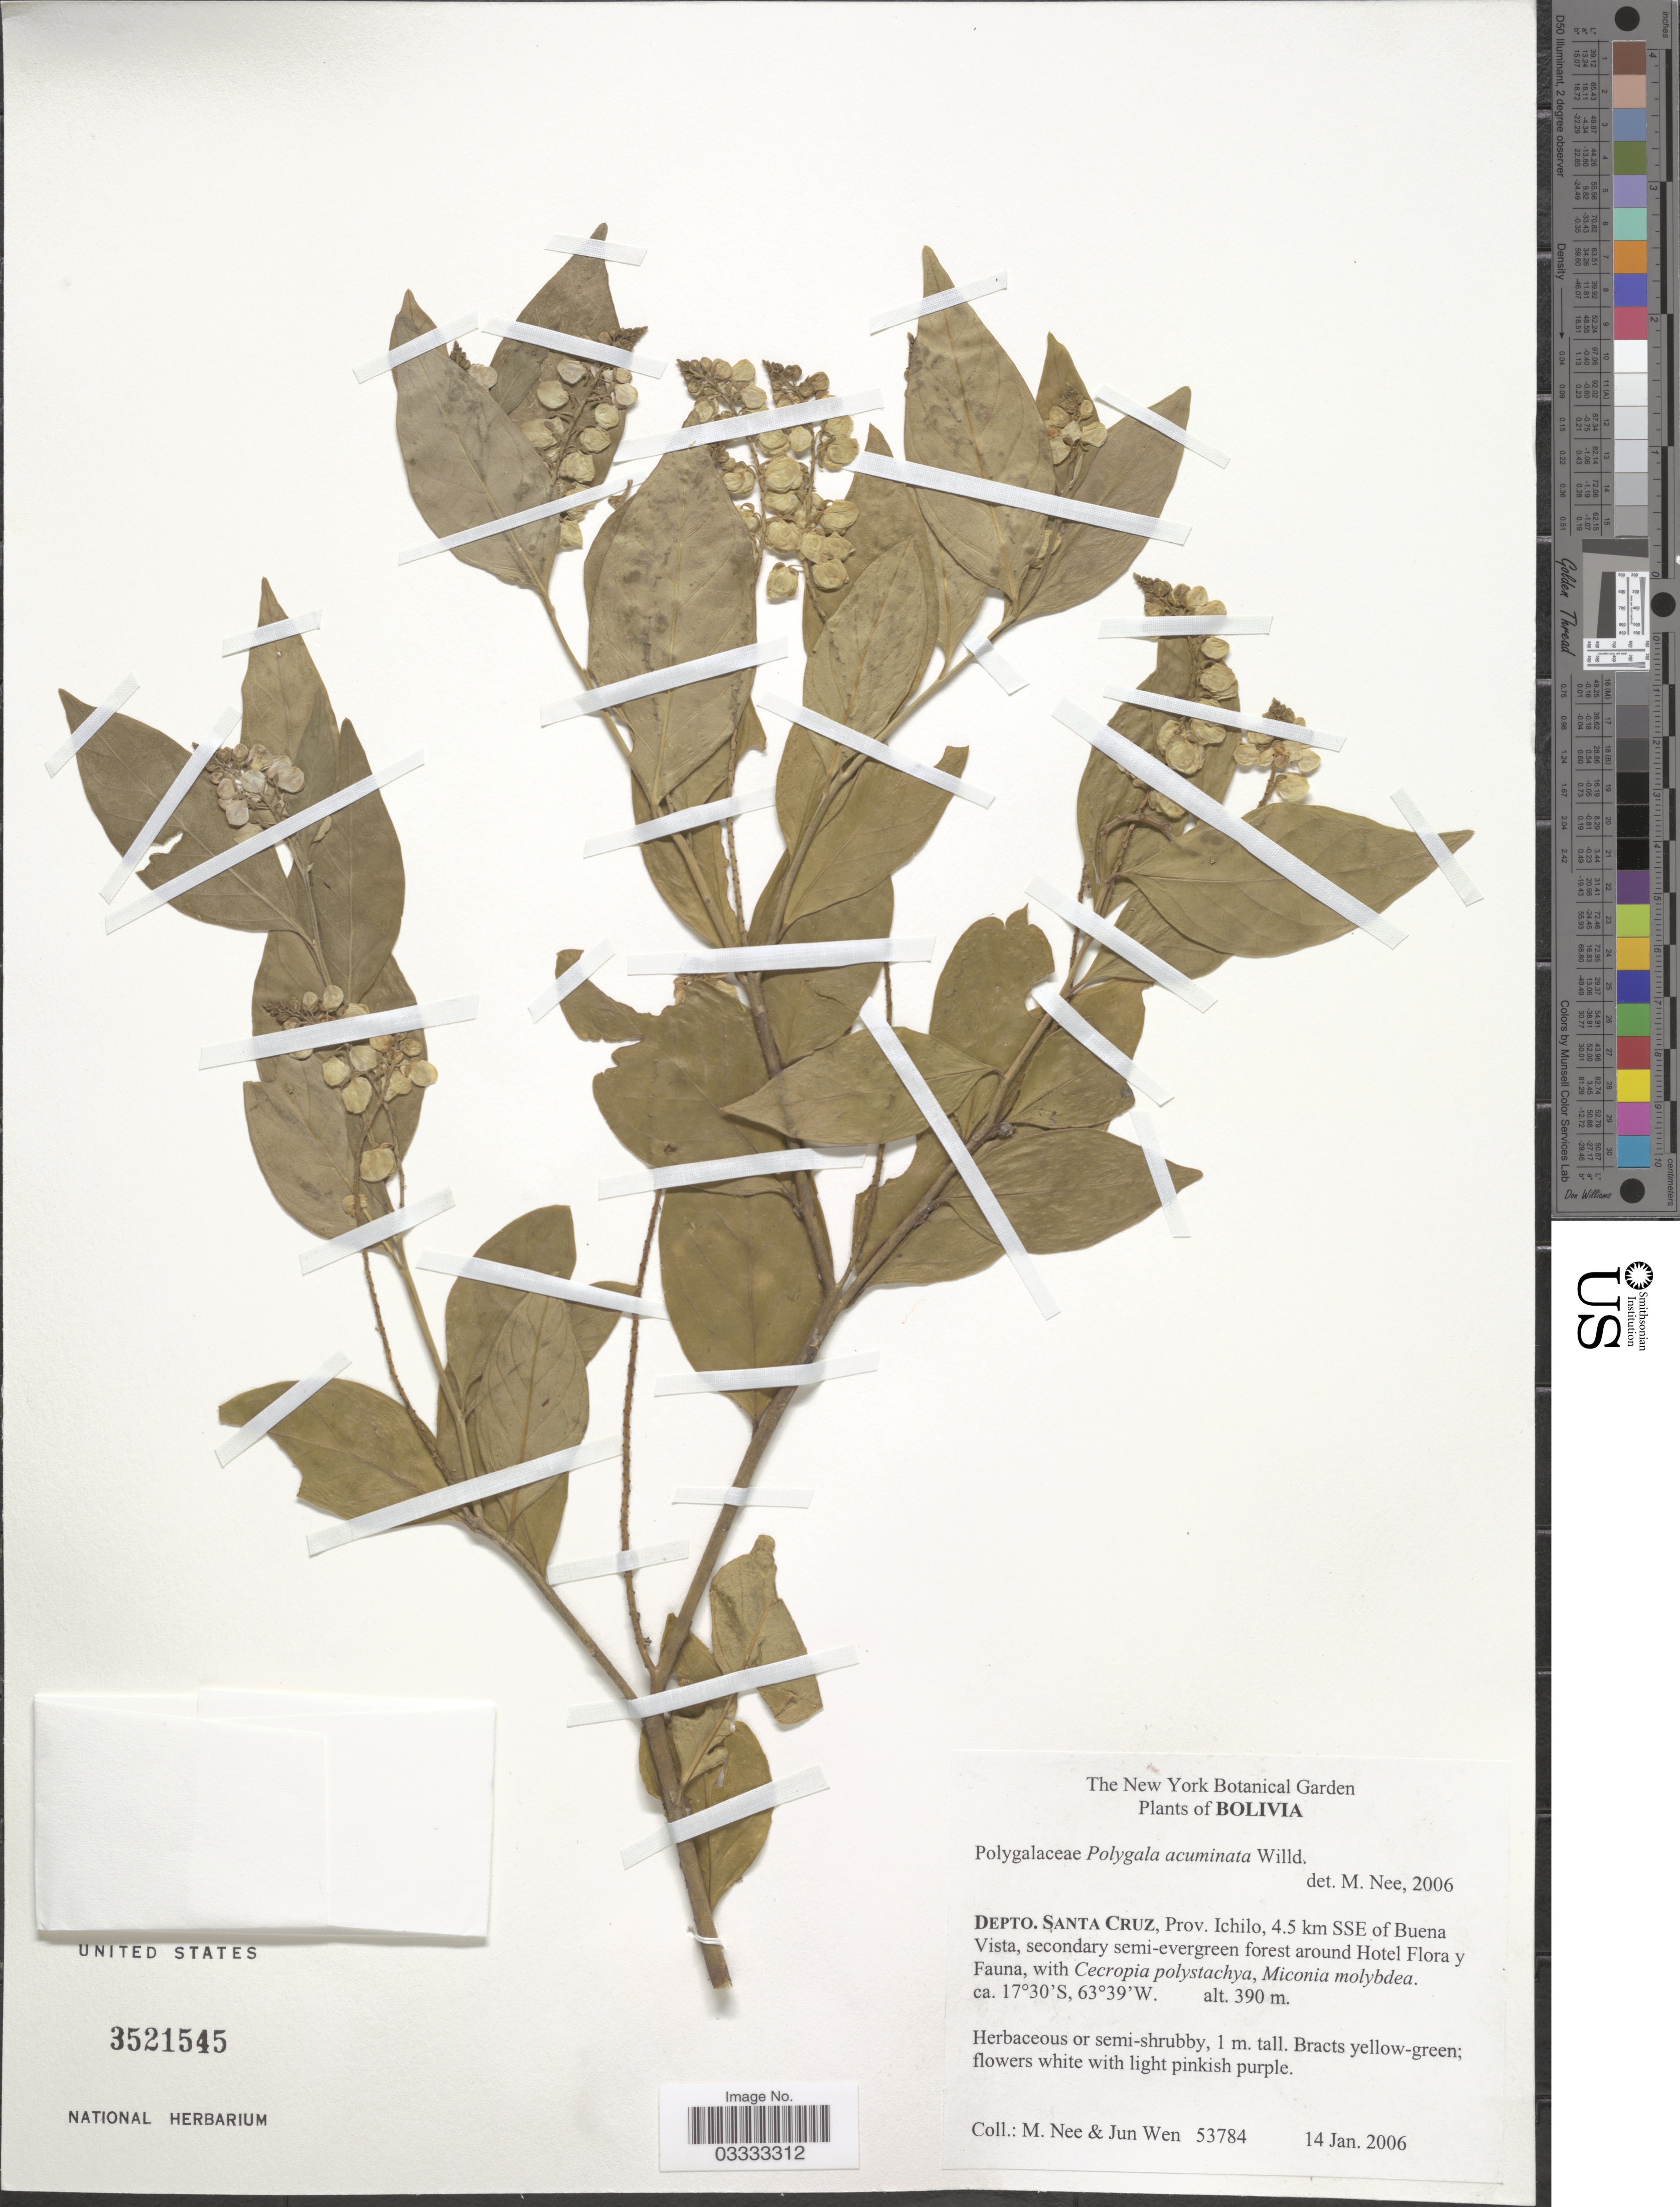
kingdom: Plantae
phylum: Tracheophyta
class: Magnoliopsida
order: Fabales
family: Polygalaceae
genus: Asemeia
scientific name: Asemeia acuminata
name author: (Willd.) J.F.B. Pastore & J.R. Abbott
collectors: M. Nee & J. Wen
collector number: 53784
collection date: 2006-01-14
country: Bolivia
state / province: Santa Cruz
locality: Depto. Santa Cruz, Prov. Ichilo, 4.5 km SSE of Buena Vista, secondary semi-evergreen forest around Hotel Flora y Fauna.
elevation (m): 390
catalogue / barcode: US 3521545